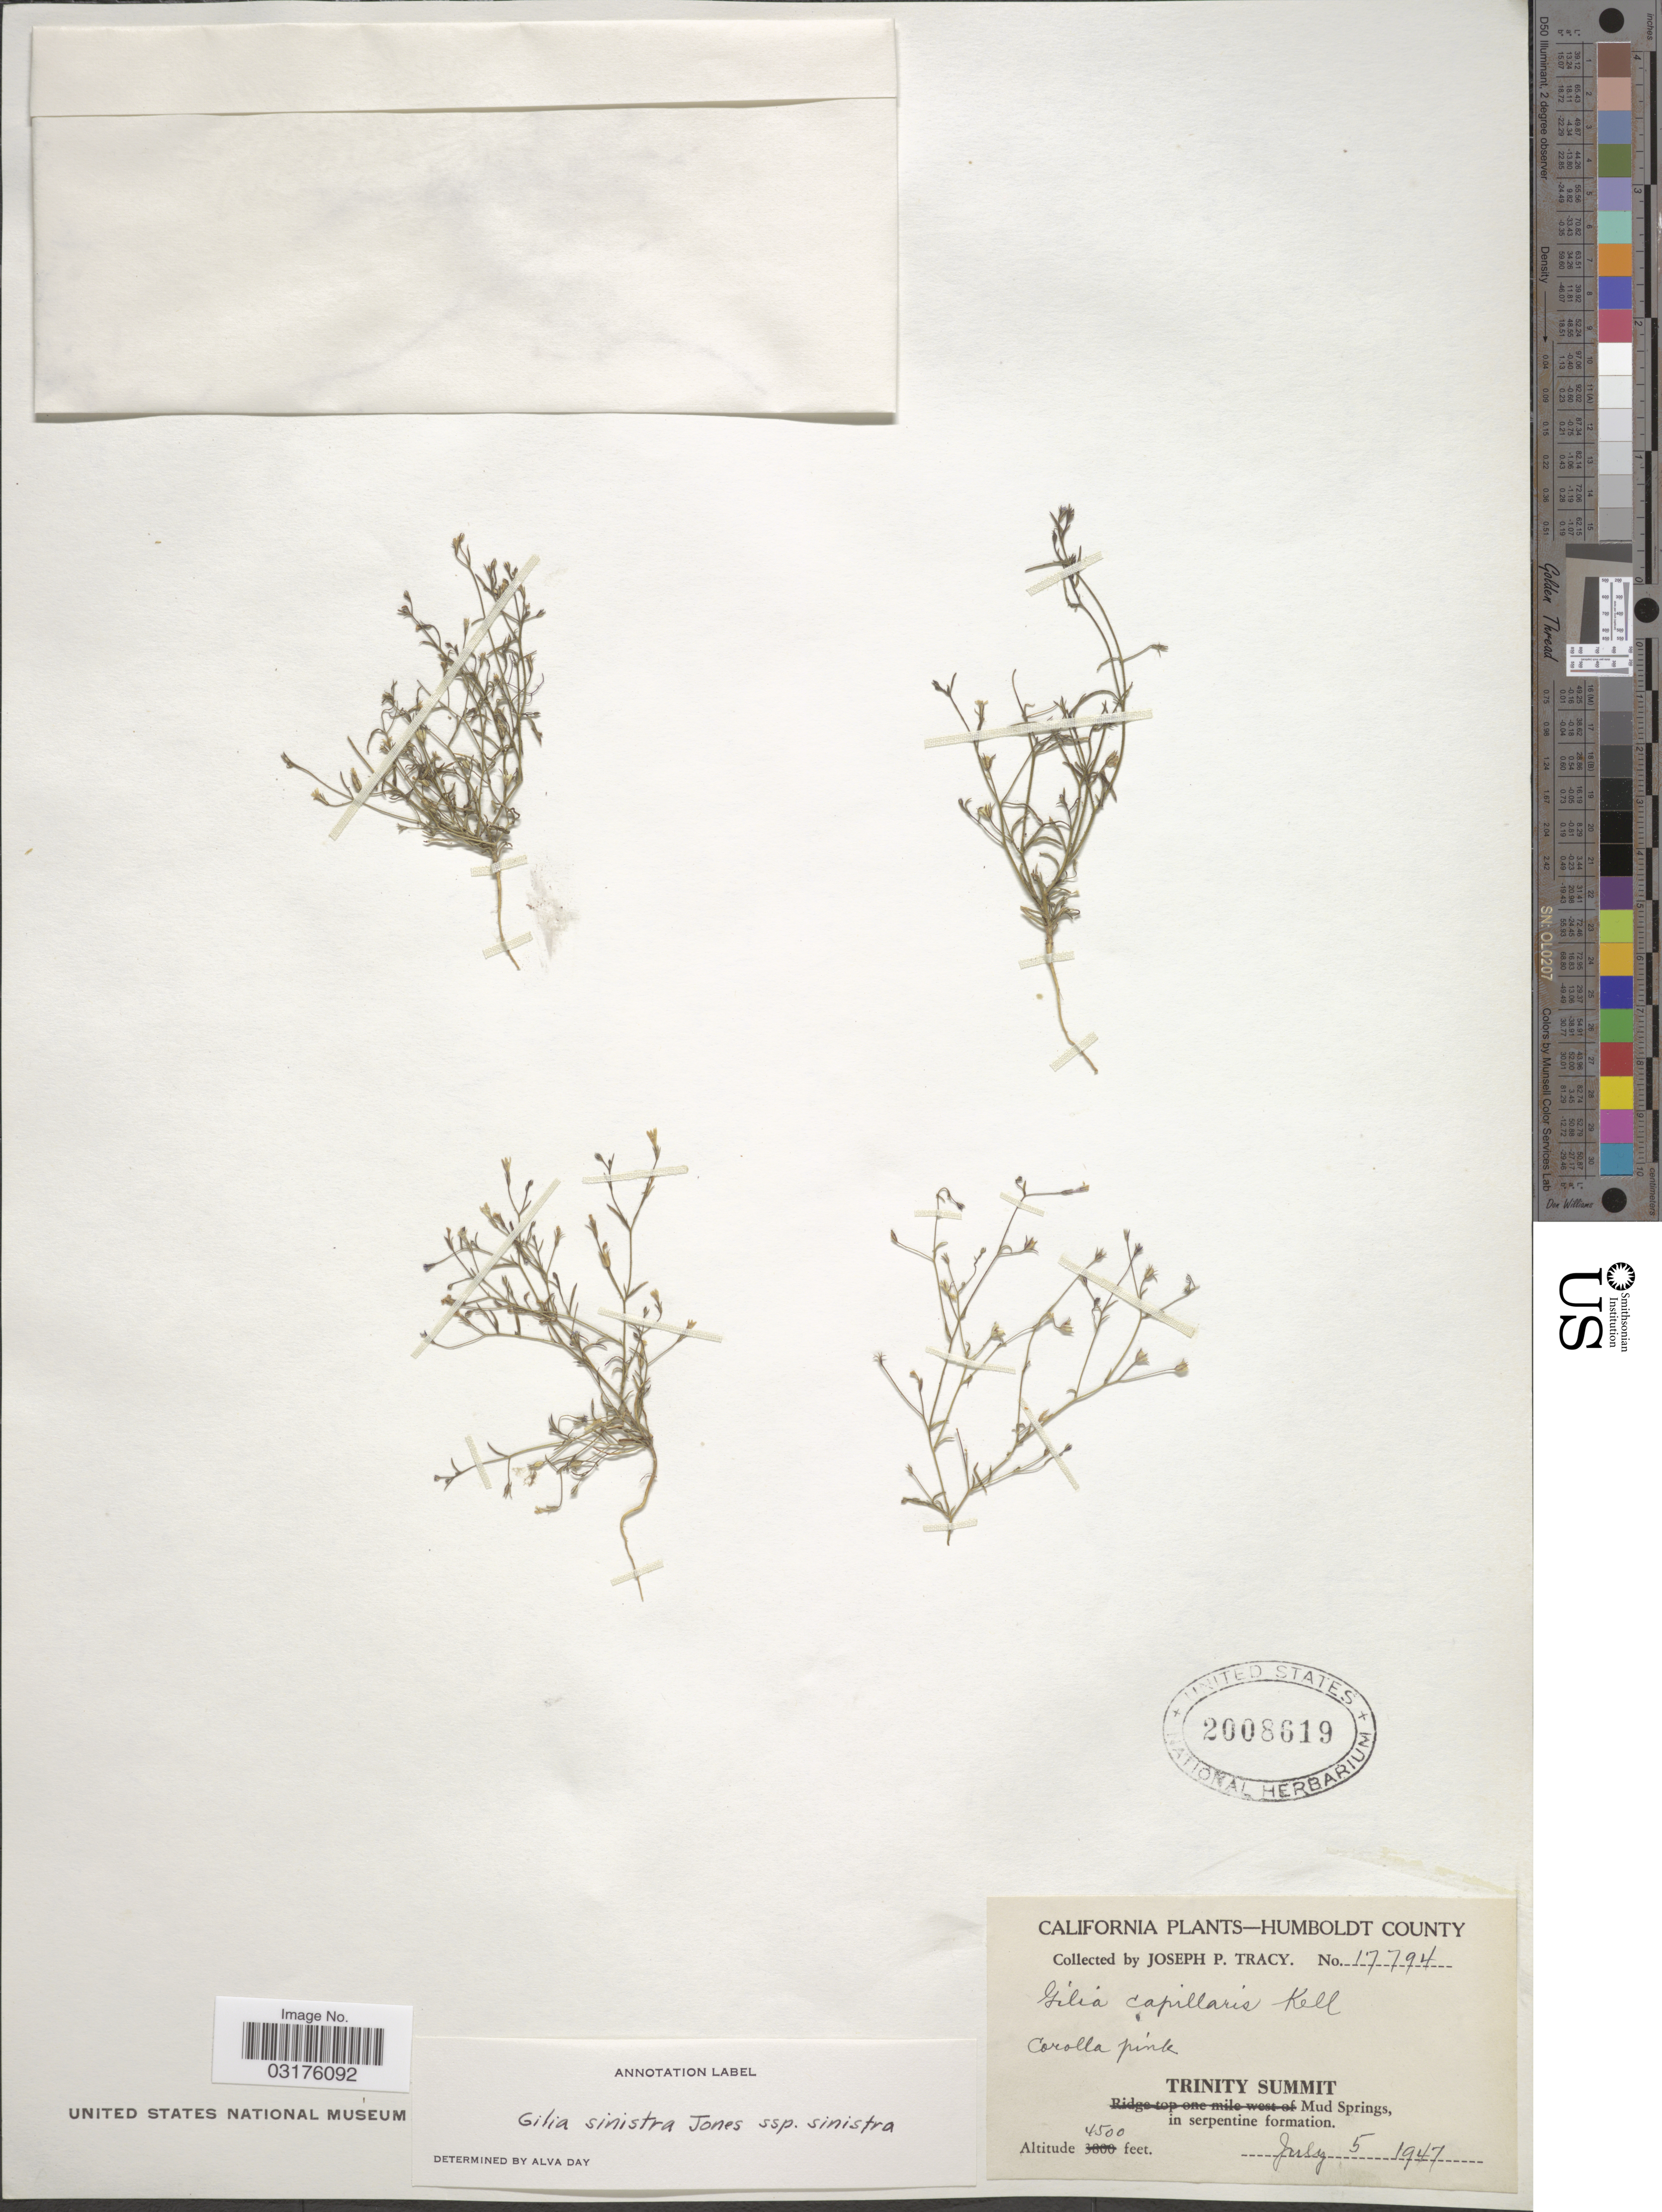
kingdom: Plantae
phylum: Tracheophyta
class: Magnoliopsida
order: Ericales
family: Polemoniaceae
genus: Navarretia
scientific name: Navarretia sinistra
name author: (M.E. Jones) L.A. Johnson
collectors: J. Tracy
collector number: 17794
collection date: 1947-07-05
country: United States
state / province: California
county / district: Humboldt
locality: Humboldt County, Trinity Summit, Mud Springs, in serpentine formation.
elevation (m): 1372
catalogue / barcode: US 2008619